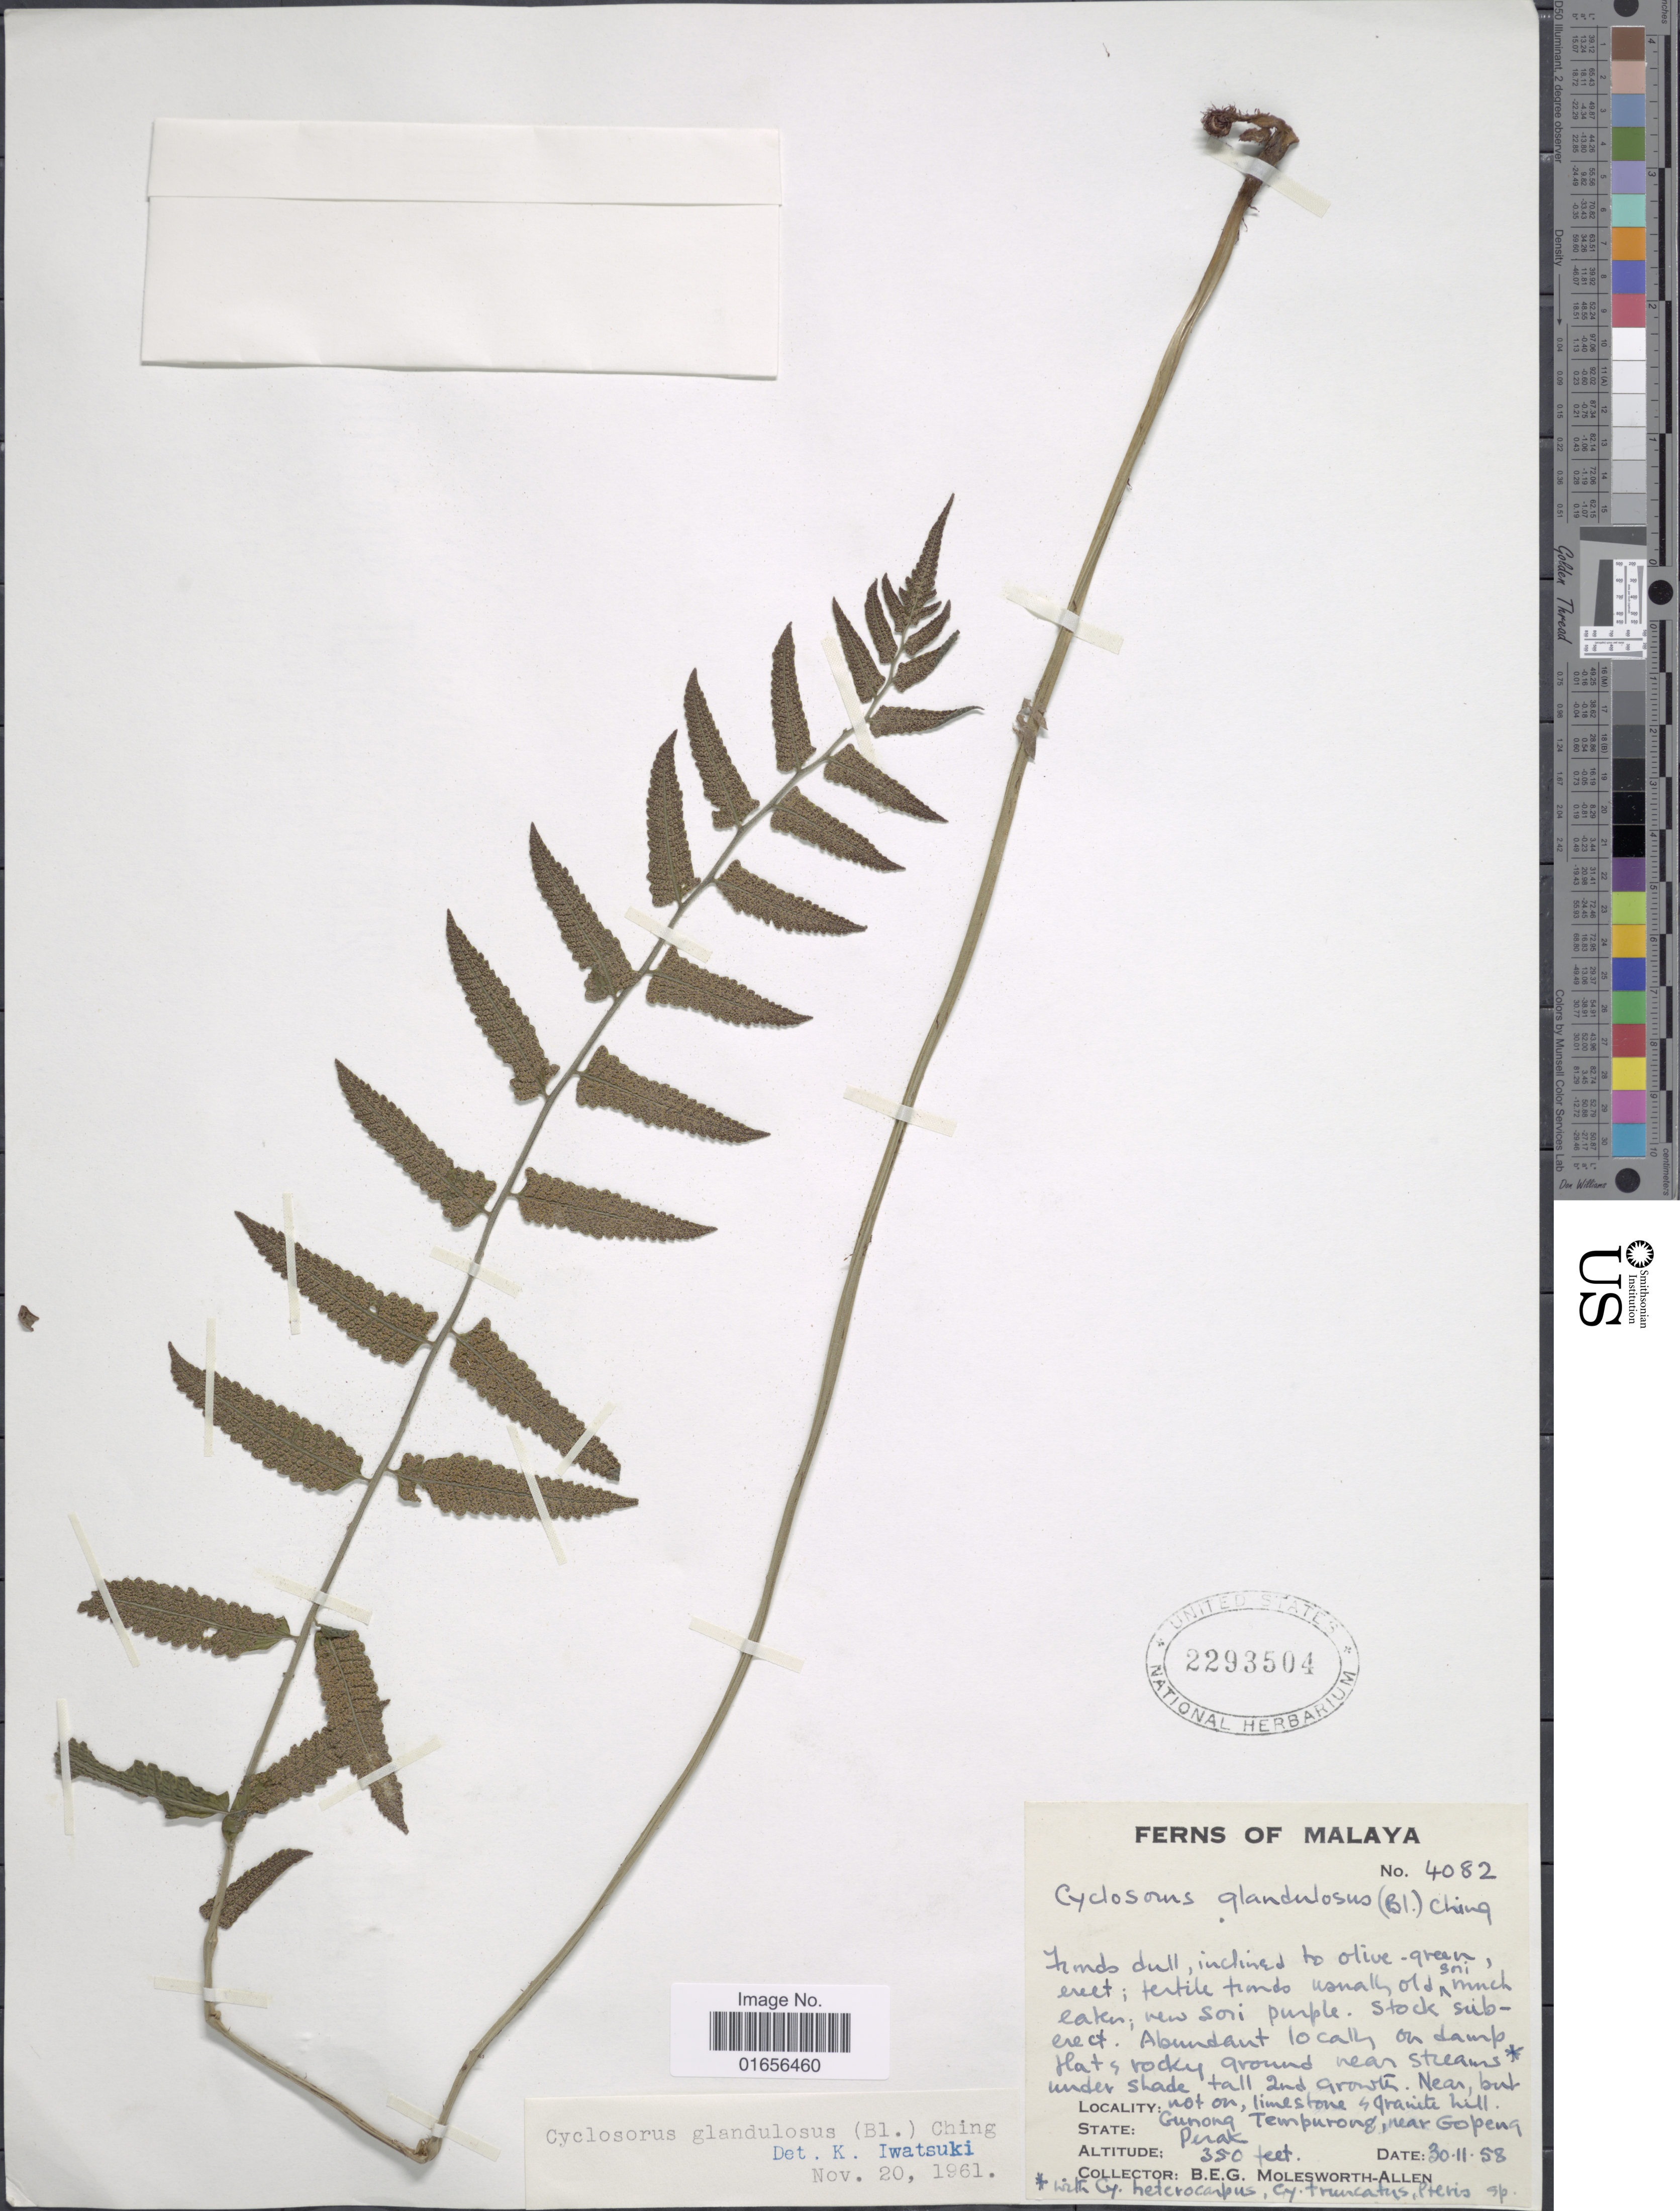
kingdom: Plantae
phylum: Tracheophyta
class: Polypodiopsida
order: Polypodiales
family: Thelypteridaceae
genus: Trigonospora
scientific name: Trigonospora glandulosa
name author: Sledge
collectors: B. E. G. Molesworth-Allen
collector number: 4082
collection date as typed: Transcribed d/m/y: 30/11/58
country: Malaysia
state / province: Perak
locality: Malaya, Gunong Tempurong, near Gopeng. Perak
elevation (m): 107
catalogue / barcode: US 2293504